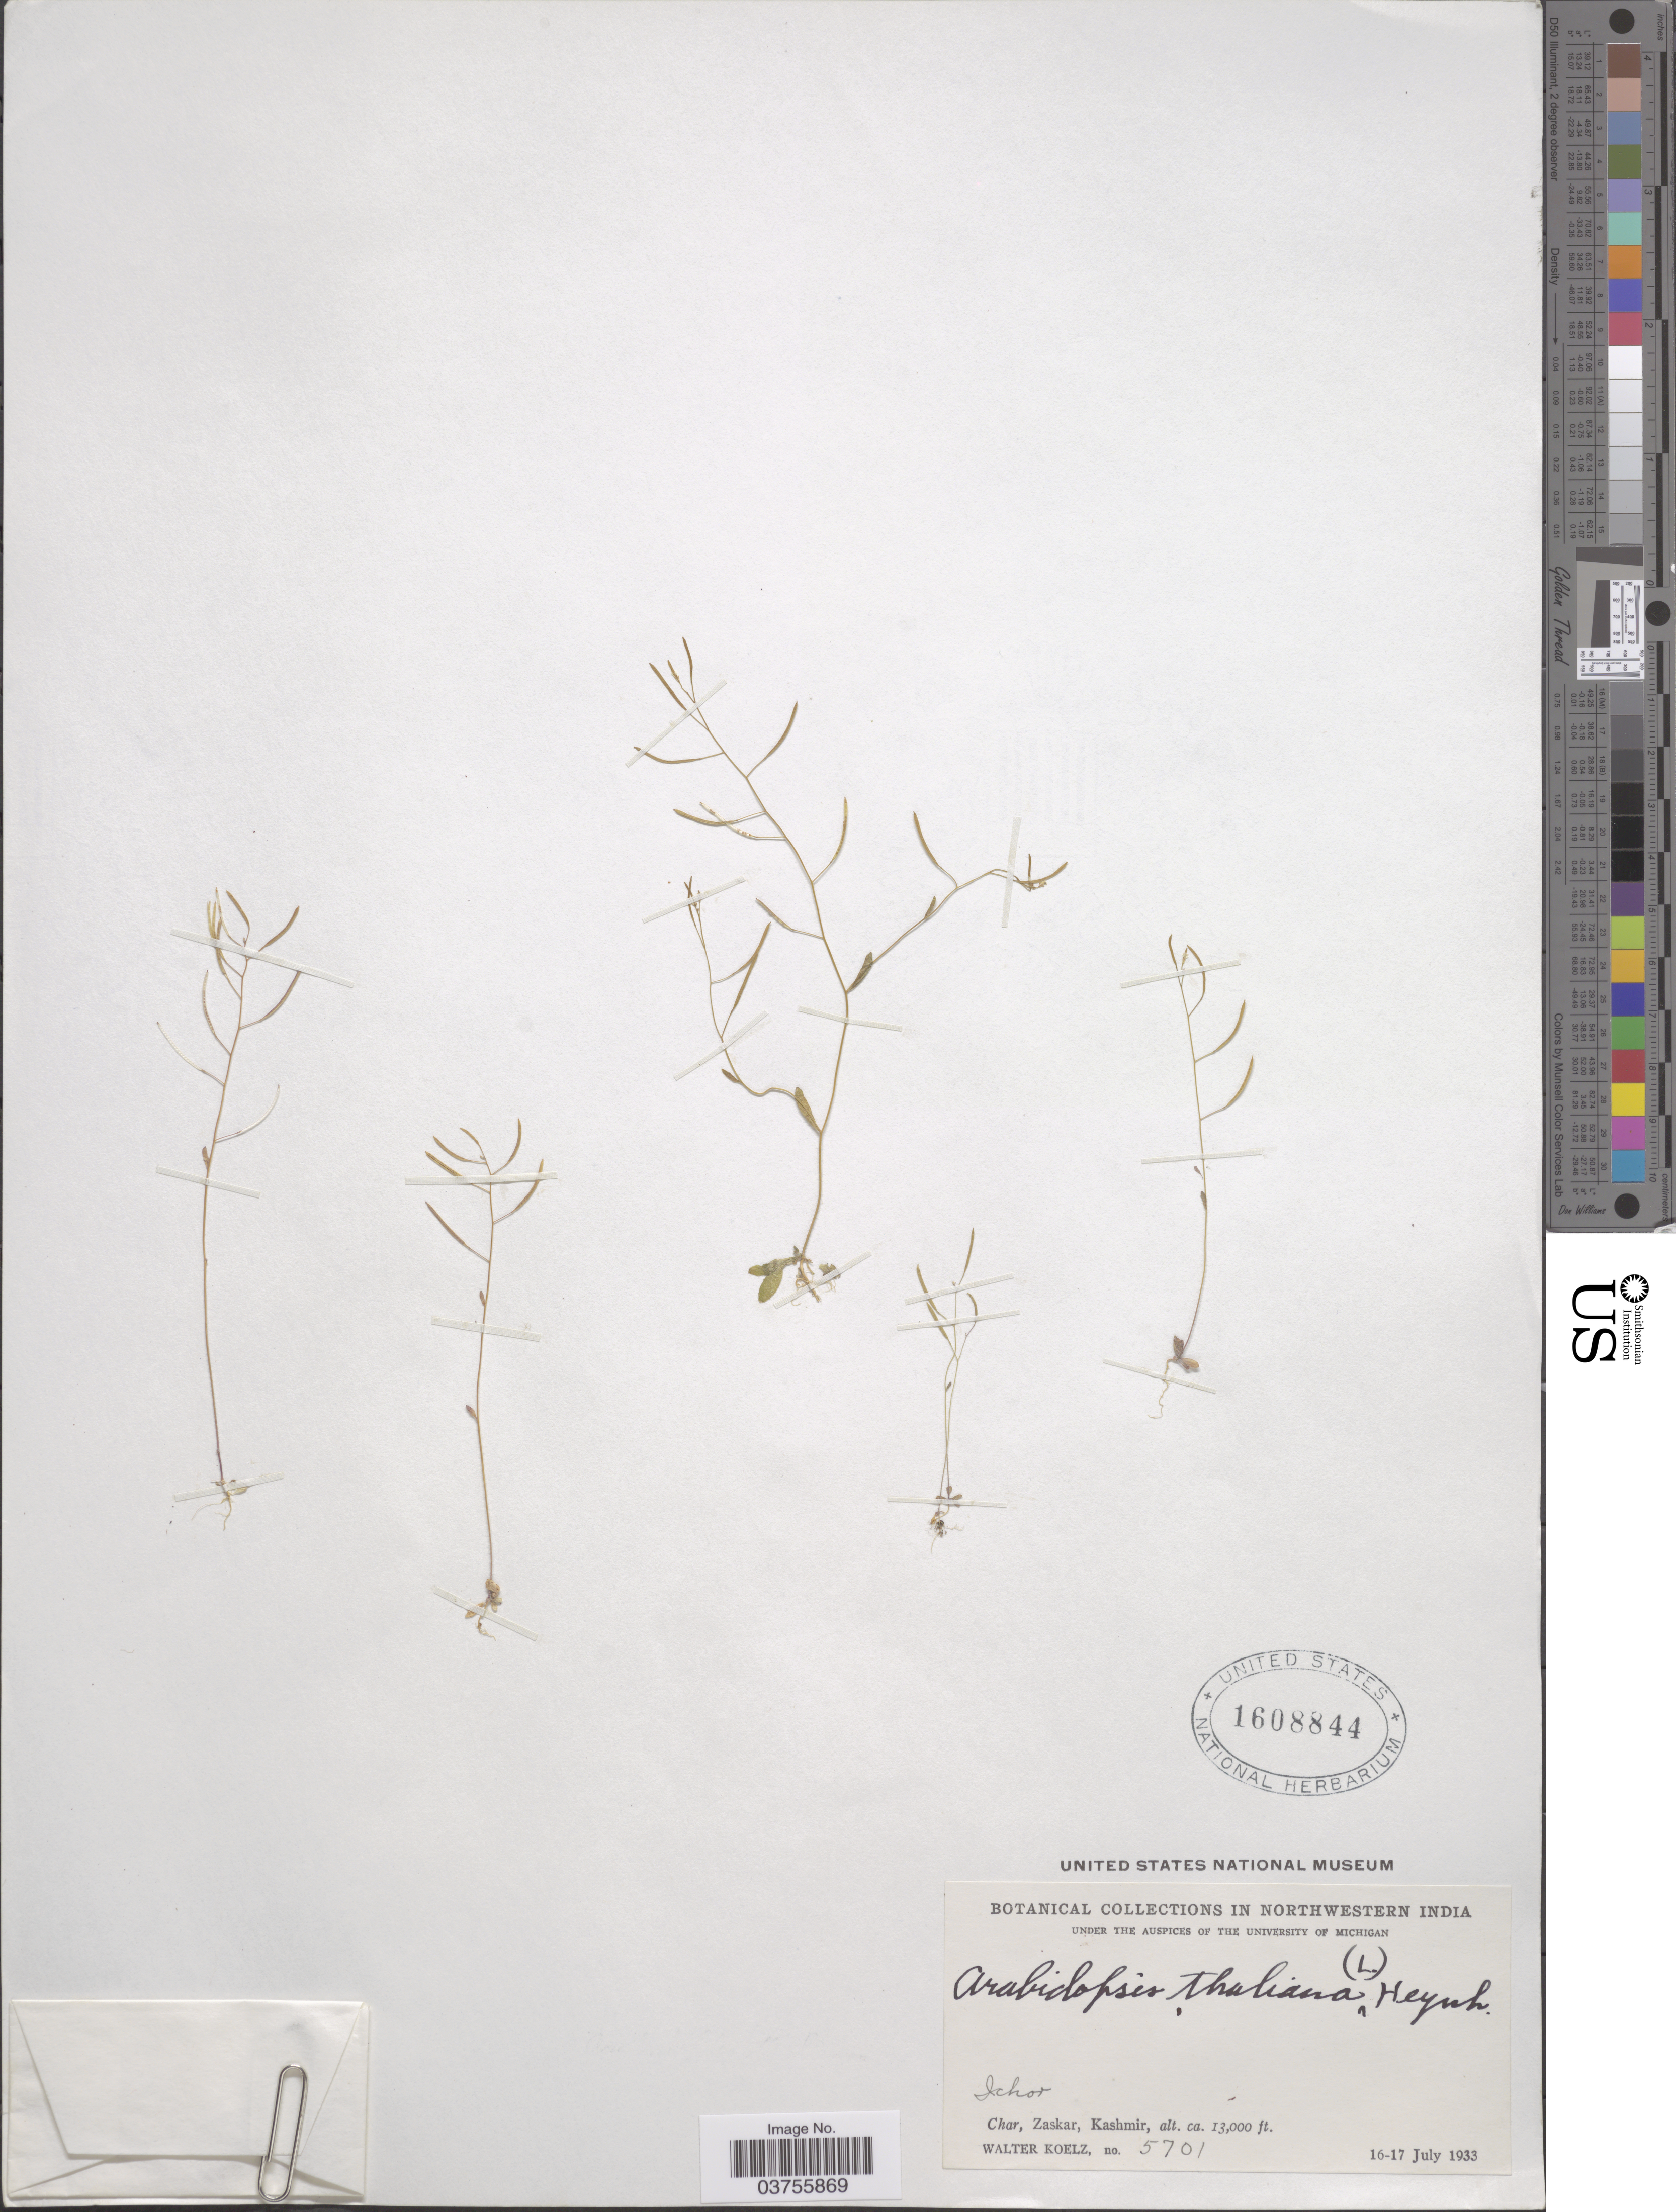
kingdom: Plantae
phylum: Tracheophyta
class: Magnoliopsida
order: Brassicales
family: Brassicaceae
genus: Arabidopsis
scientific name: Arabidopsis thaliana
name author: (L.) Heynh.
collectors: W. N. Koelz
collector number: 5701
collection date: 1933-07-16/1933-07-17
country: India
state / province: Jammu and Kashmir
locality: Northwestern India. Ichor. Char, Zaskar, Kashmir.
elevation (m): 3962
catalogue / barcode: US 1608844